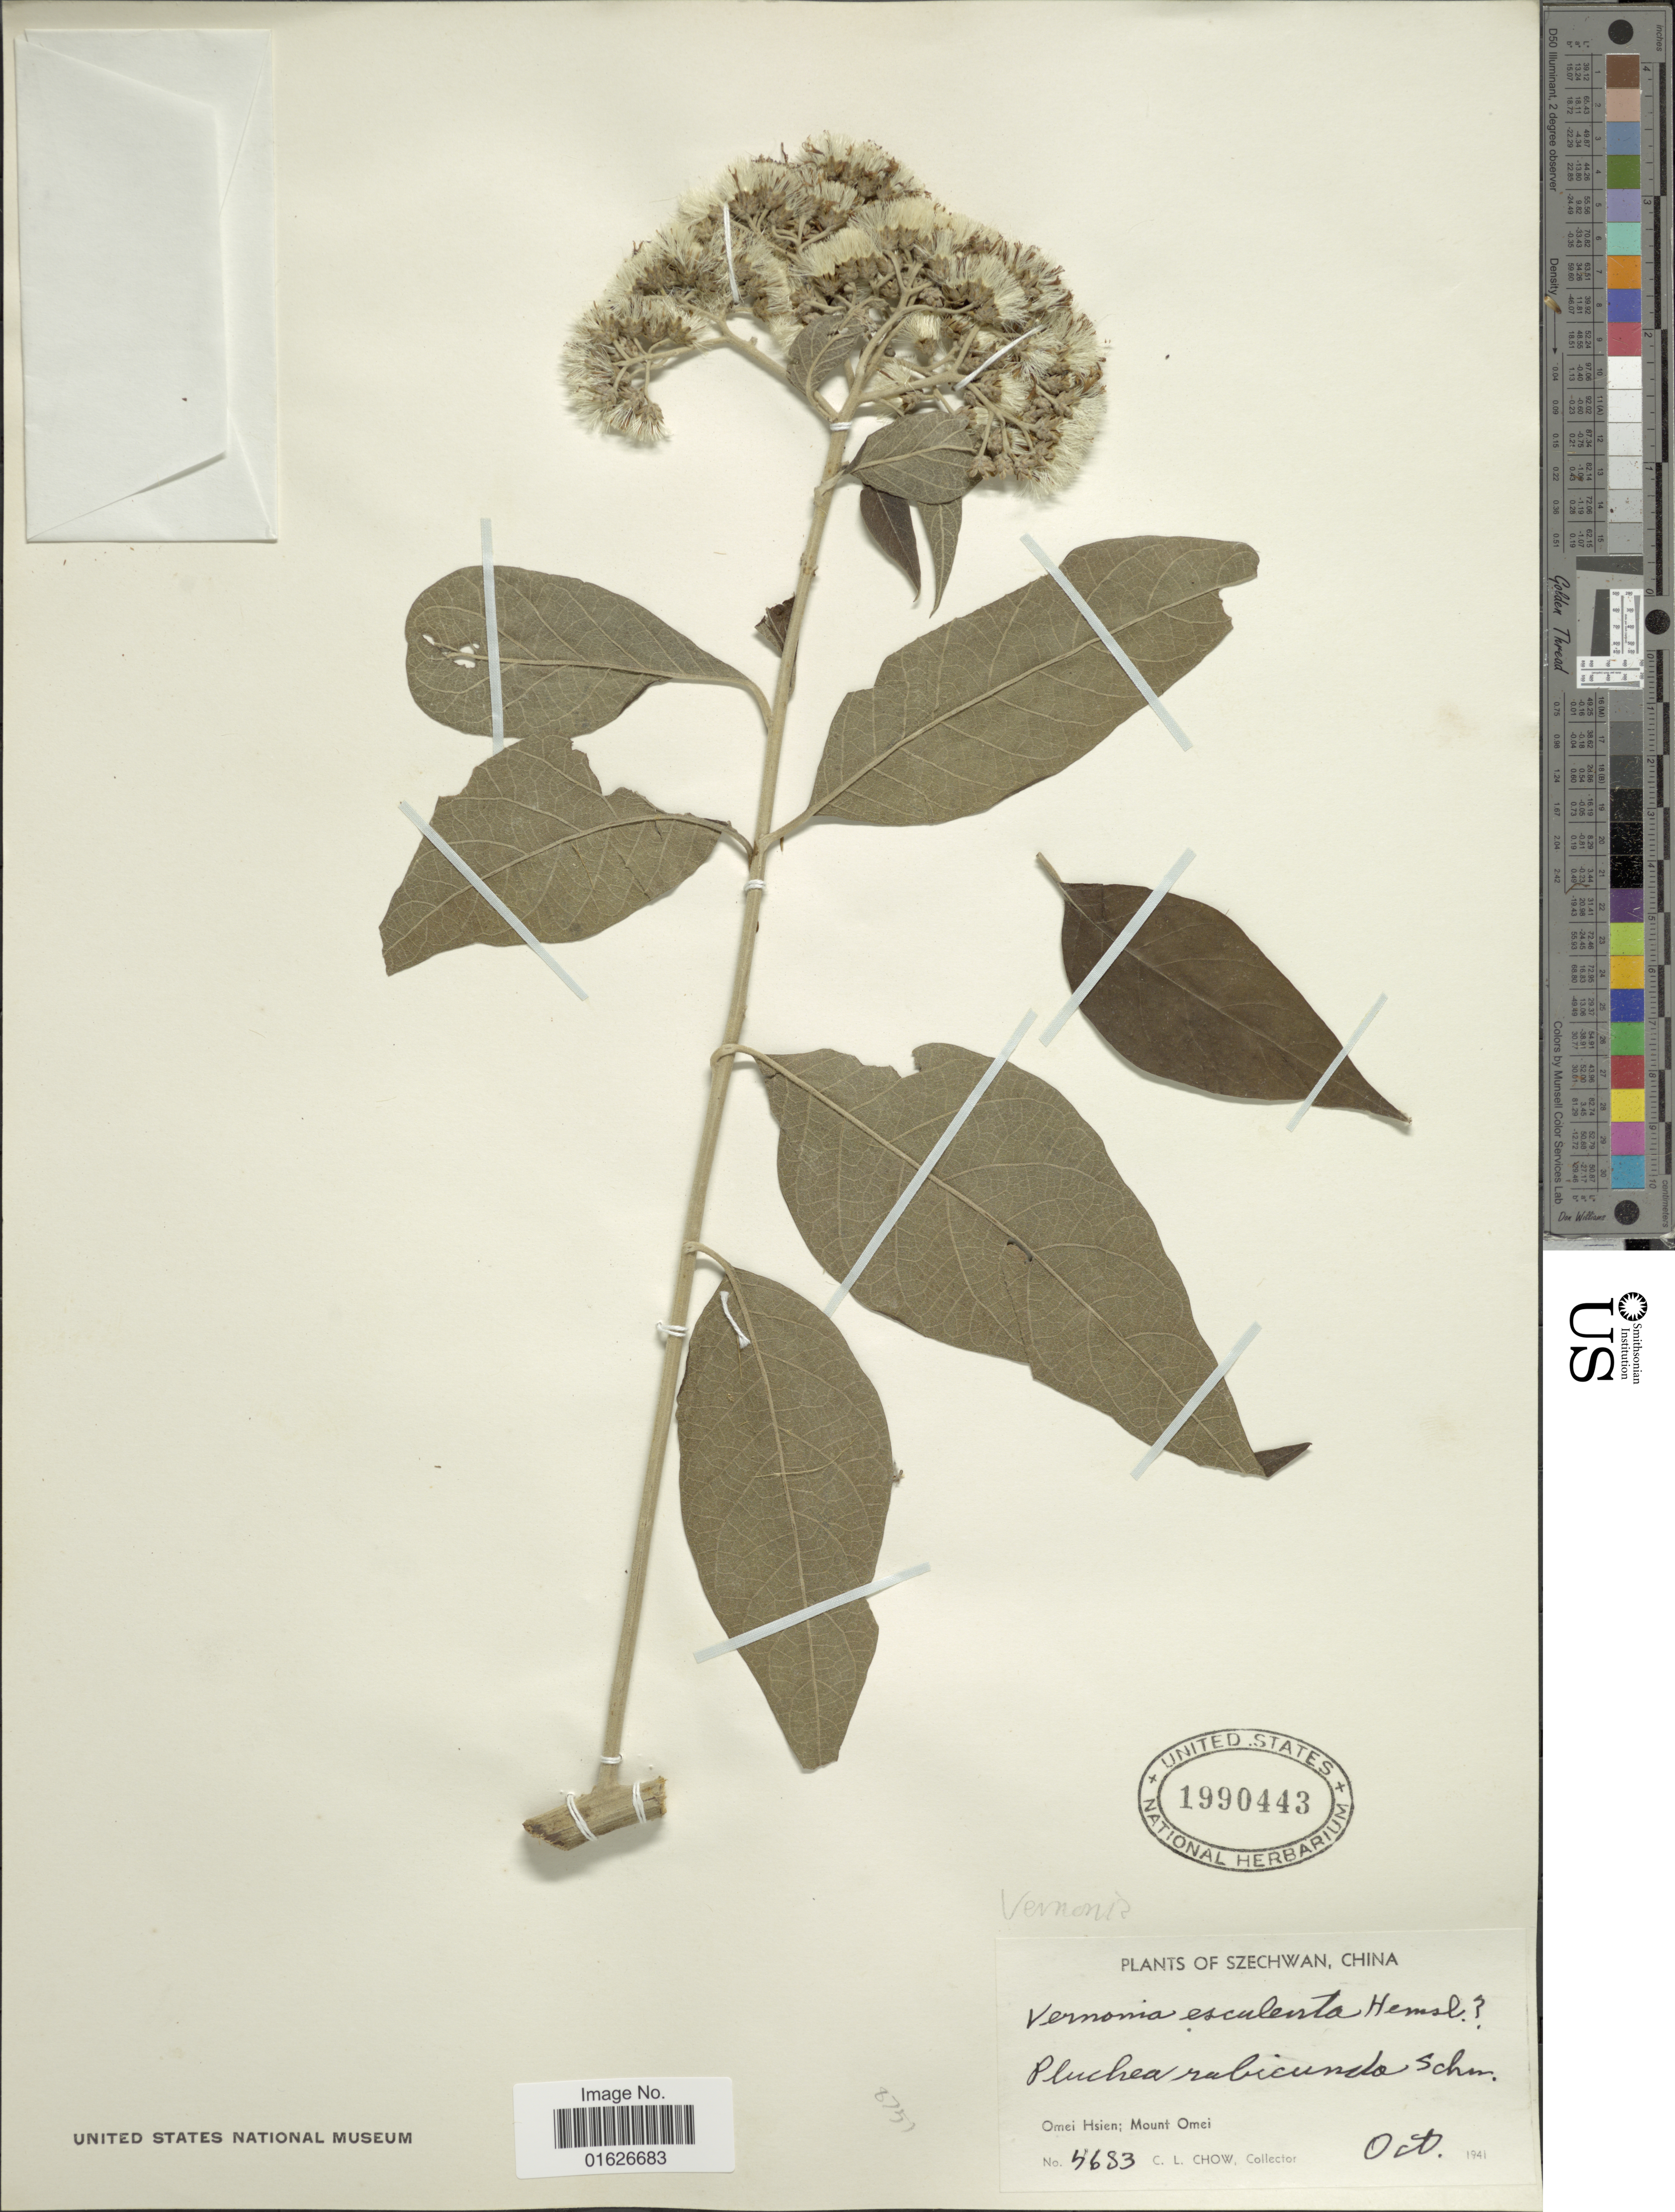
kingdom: Plantae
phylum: Tracheophyta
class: Magnoliopsida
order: Asterales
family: Asteraceae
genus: Strobocalyx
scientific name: Strobocalyx bockiana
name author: (Diels) H. Rob.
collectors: C. Chow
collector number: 4683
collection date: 1941-10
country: China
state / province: Sichuan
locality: Szechwan, Omei Hsien, mount Omei.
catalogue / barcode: US 19990443